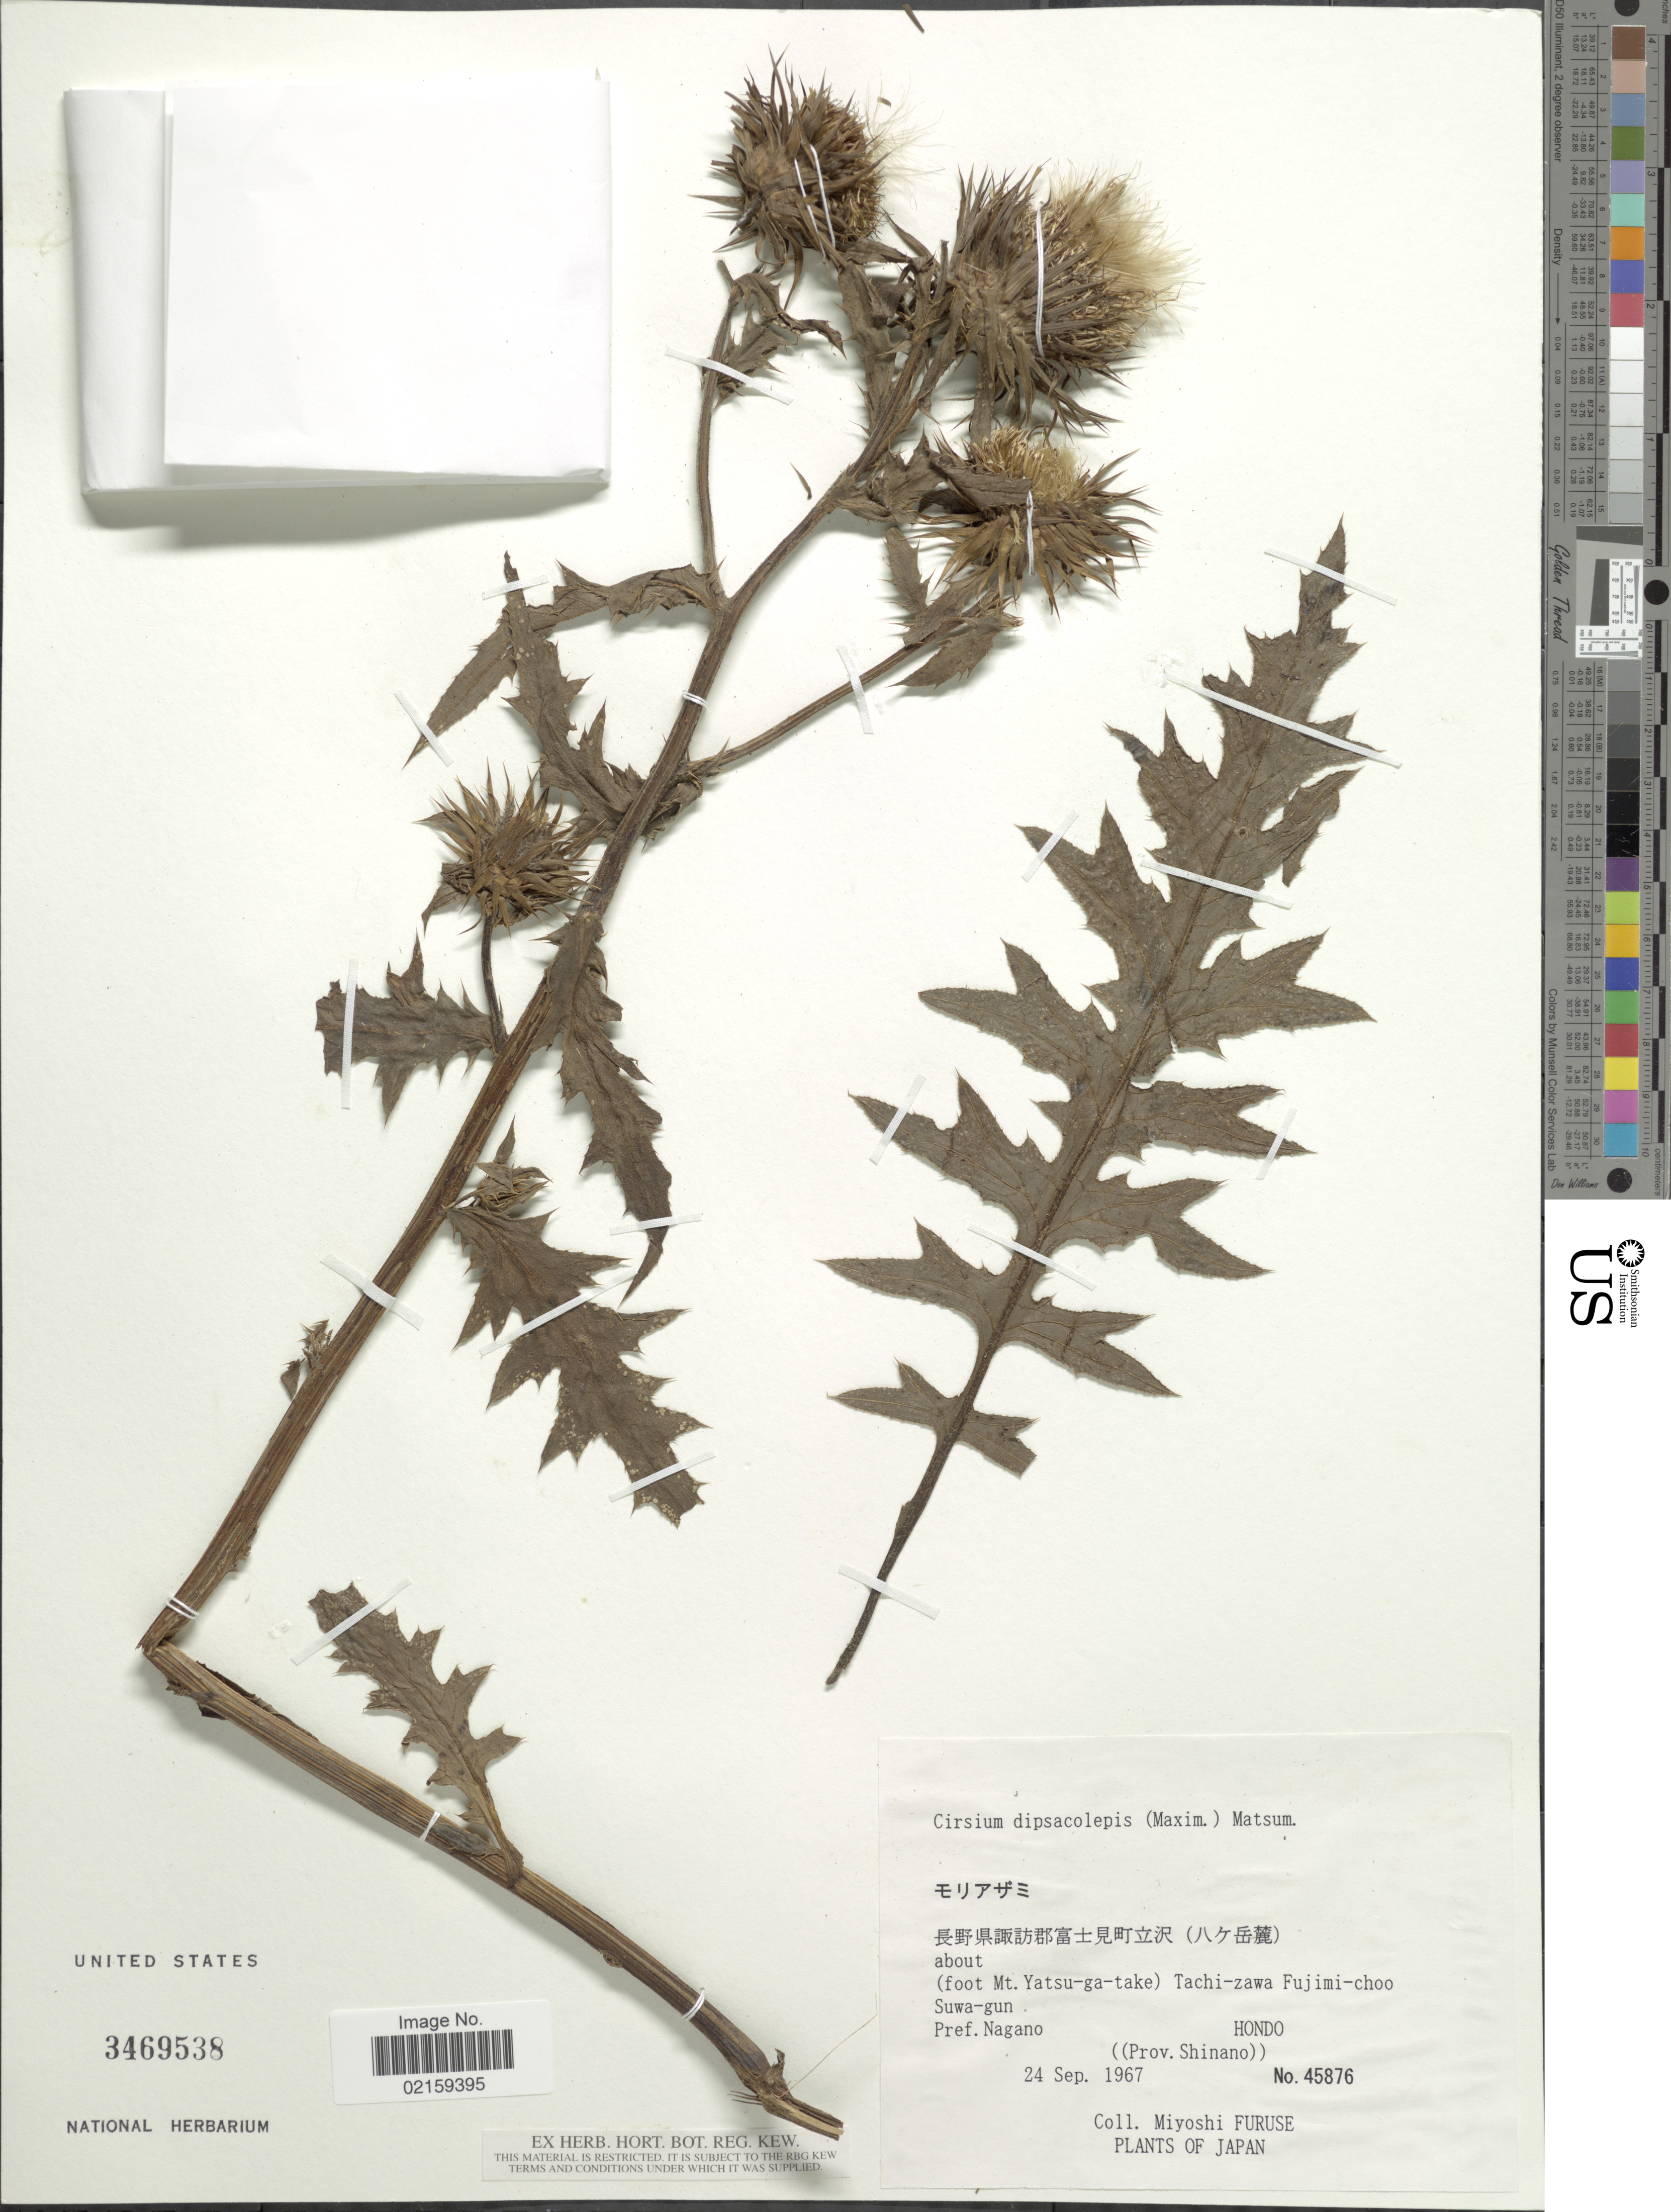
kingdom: Plantae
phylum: Tracheophyta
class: Magnoliopsida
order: Asterales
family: Asteraceae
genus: Cirsium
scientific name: Cirsium dipsacolepis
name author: (Maxim.) Matsum.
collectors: M. Furuse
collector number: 45876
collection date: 1967-09-27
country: Japan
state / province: Nagano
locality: About (foot Mt. Yatsu-ga-take) Tachi-zawa Fujimi-choo Suwa-gun Pref. Nagano. Hondo. (Prov. Shinano)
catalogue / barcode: US 3469538